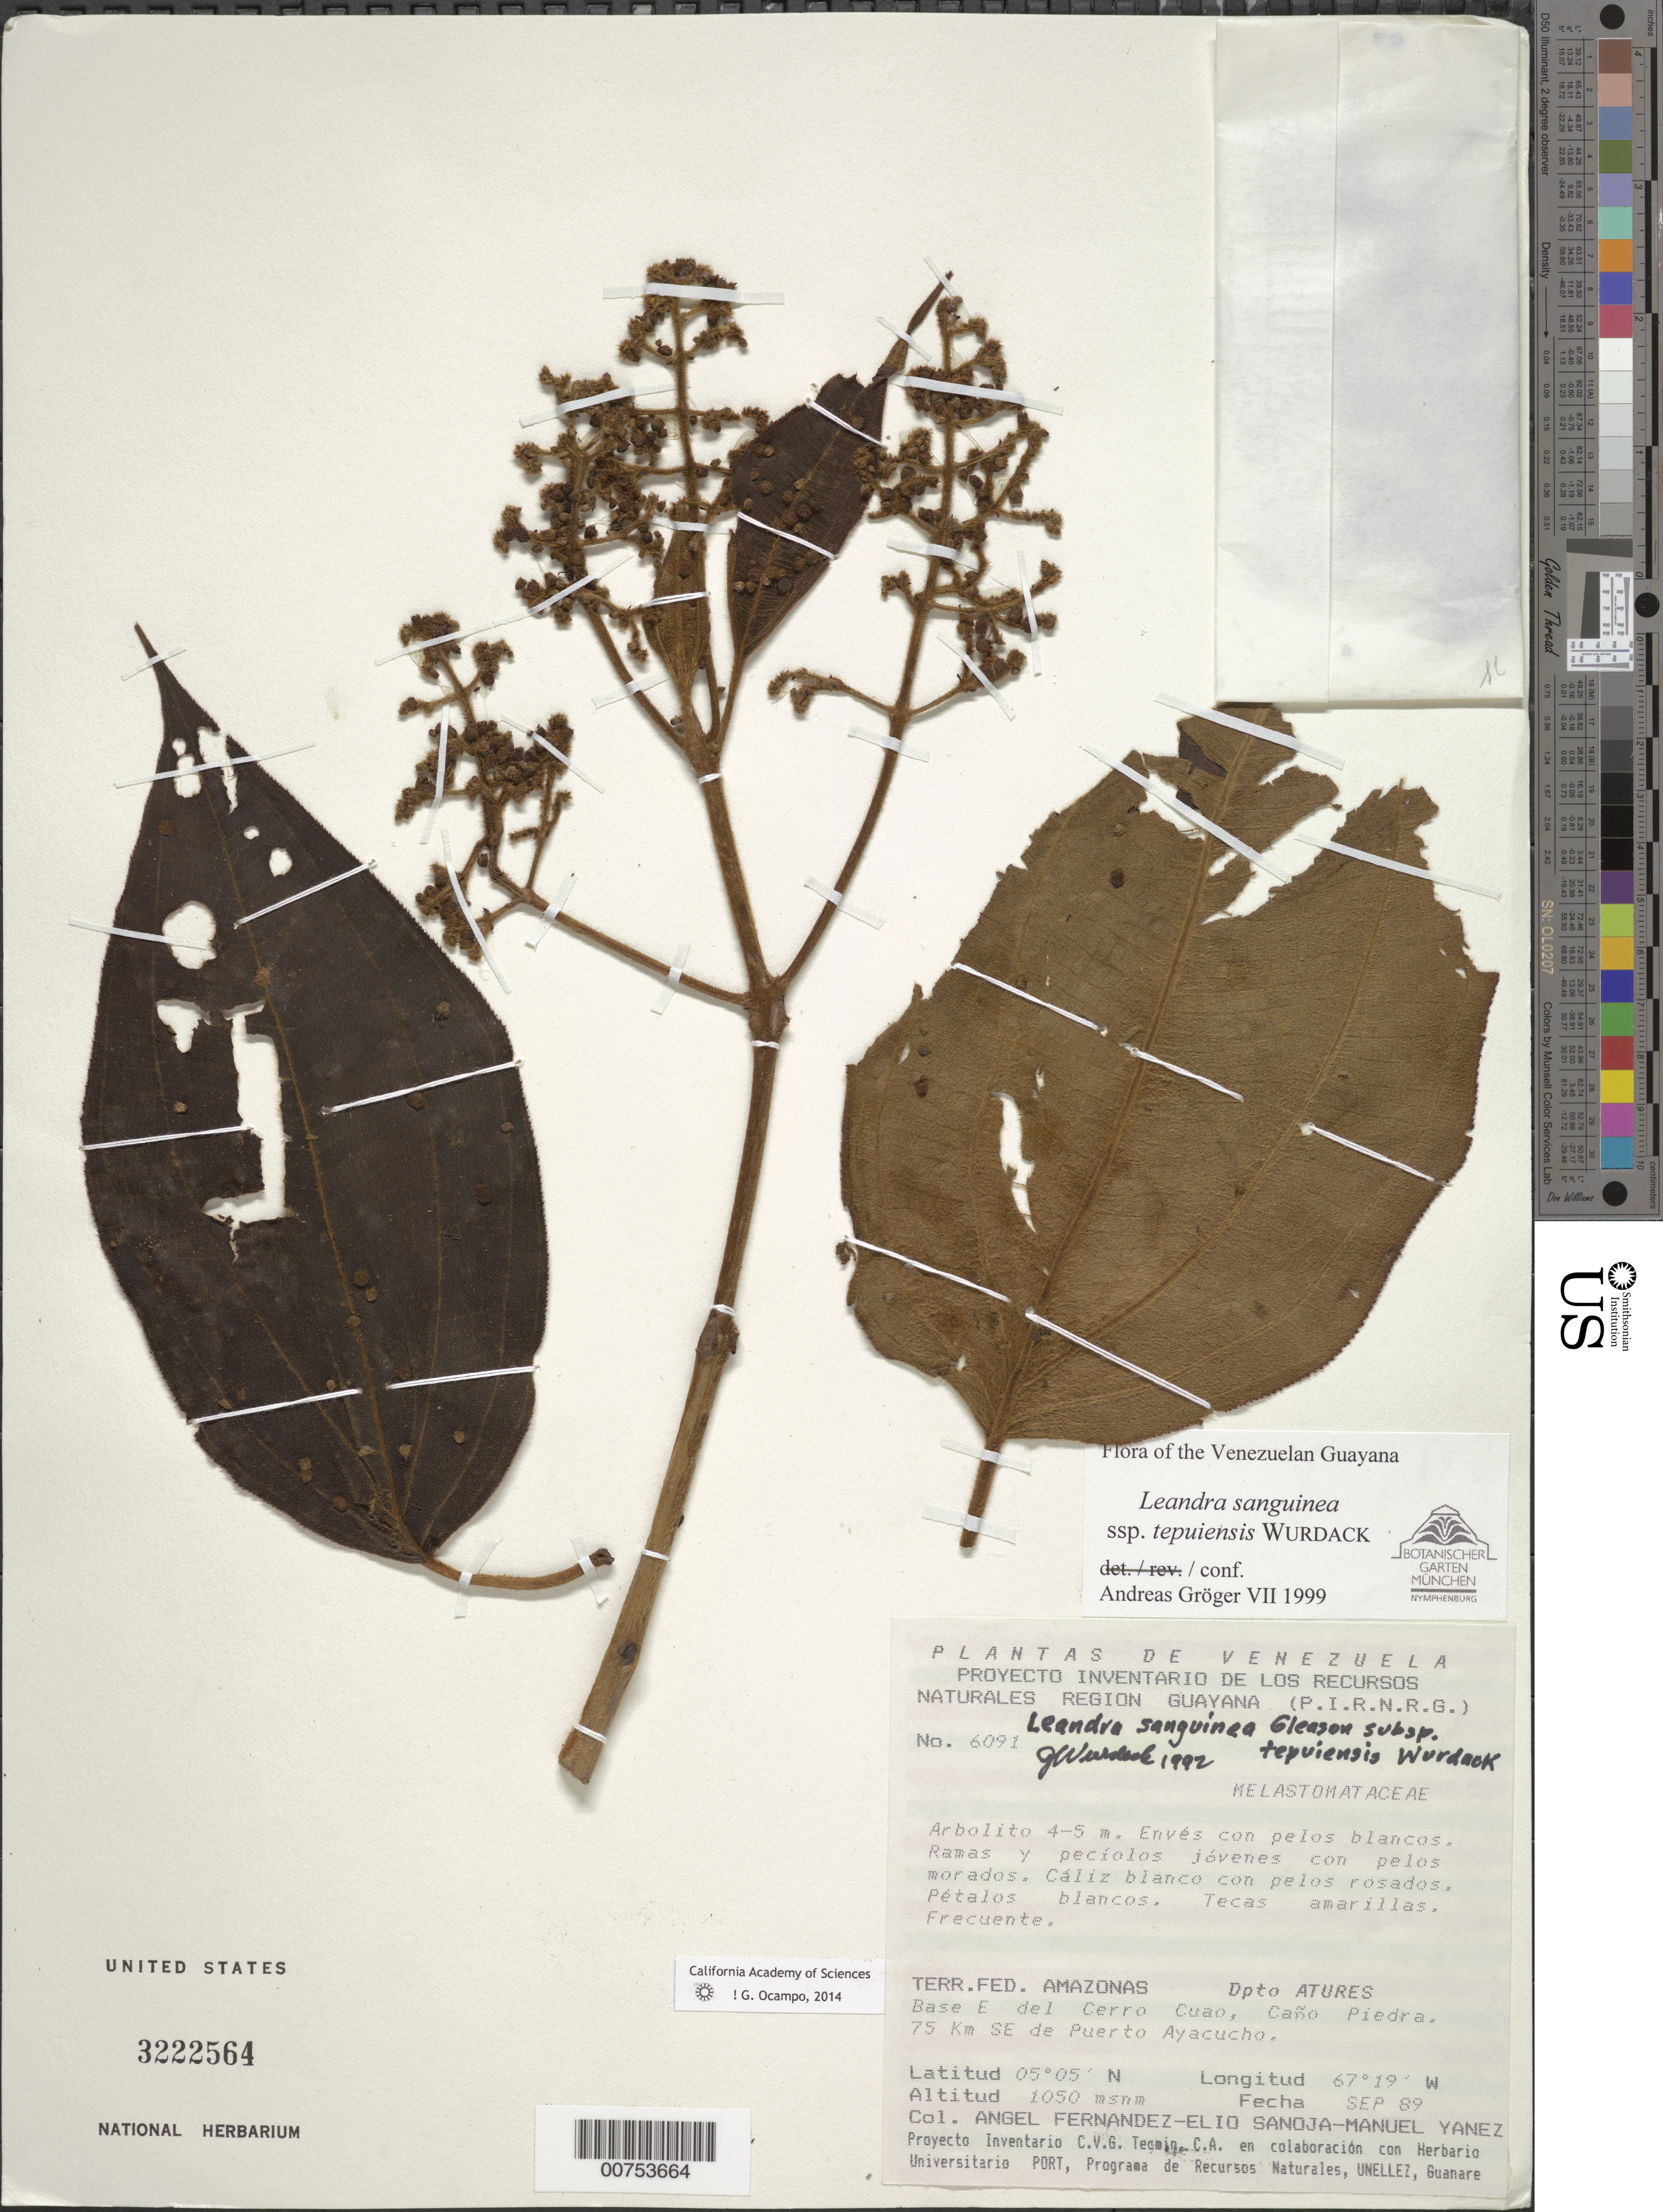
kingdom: Plantae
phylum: Tracheophyta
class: Magnoliopsida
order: Myrtales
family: Melastomataceae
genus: Leandra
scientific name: Leandra sanguinea subsp. tepuiensis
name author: Wurdack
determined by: Gröger, A.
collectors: A. Fernández, E. Sanoja & M. Yanez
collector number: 6091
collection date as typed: Sep-89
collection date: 1989-09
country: Venezuela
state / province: Amazonas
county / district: Atures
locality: Caño Piedra, base E del Cerro Cuao, 75 m SE de Puerto Ayacucho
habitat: Base of cerro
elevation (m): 1050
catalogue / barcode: US 3222564